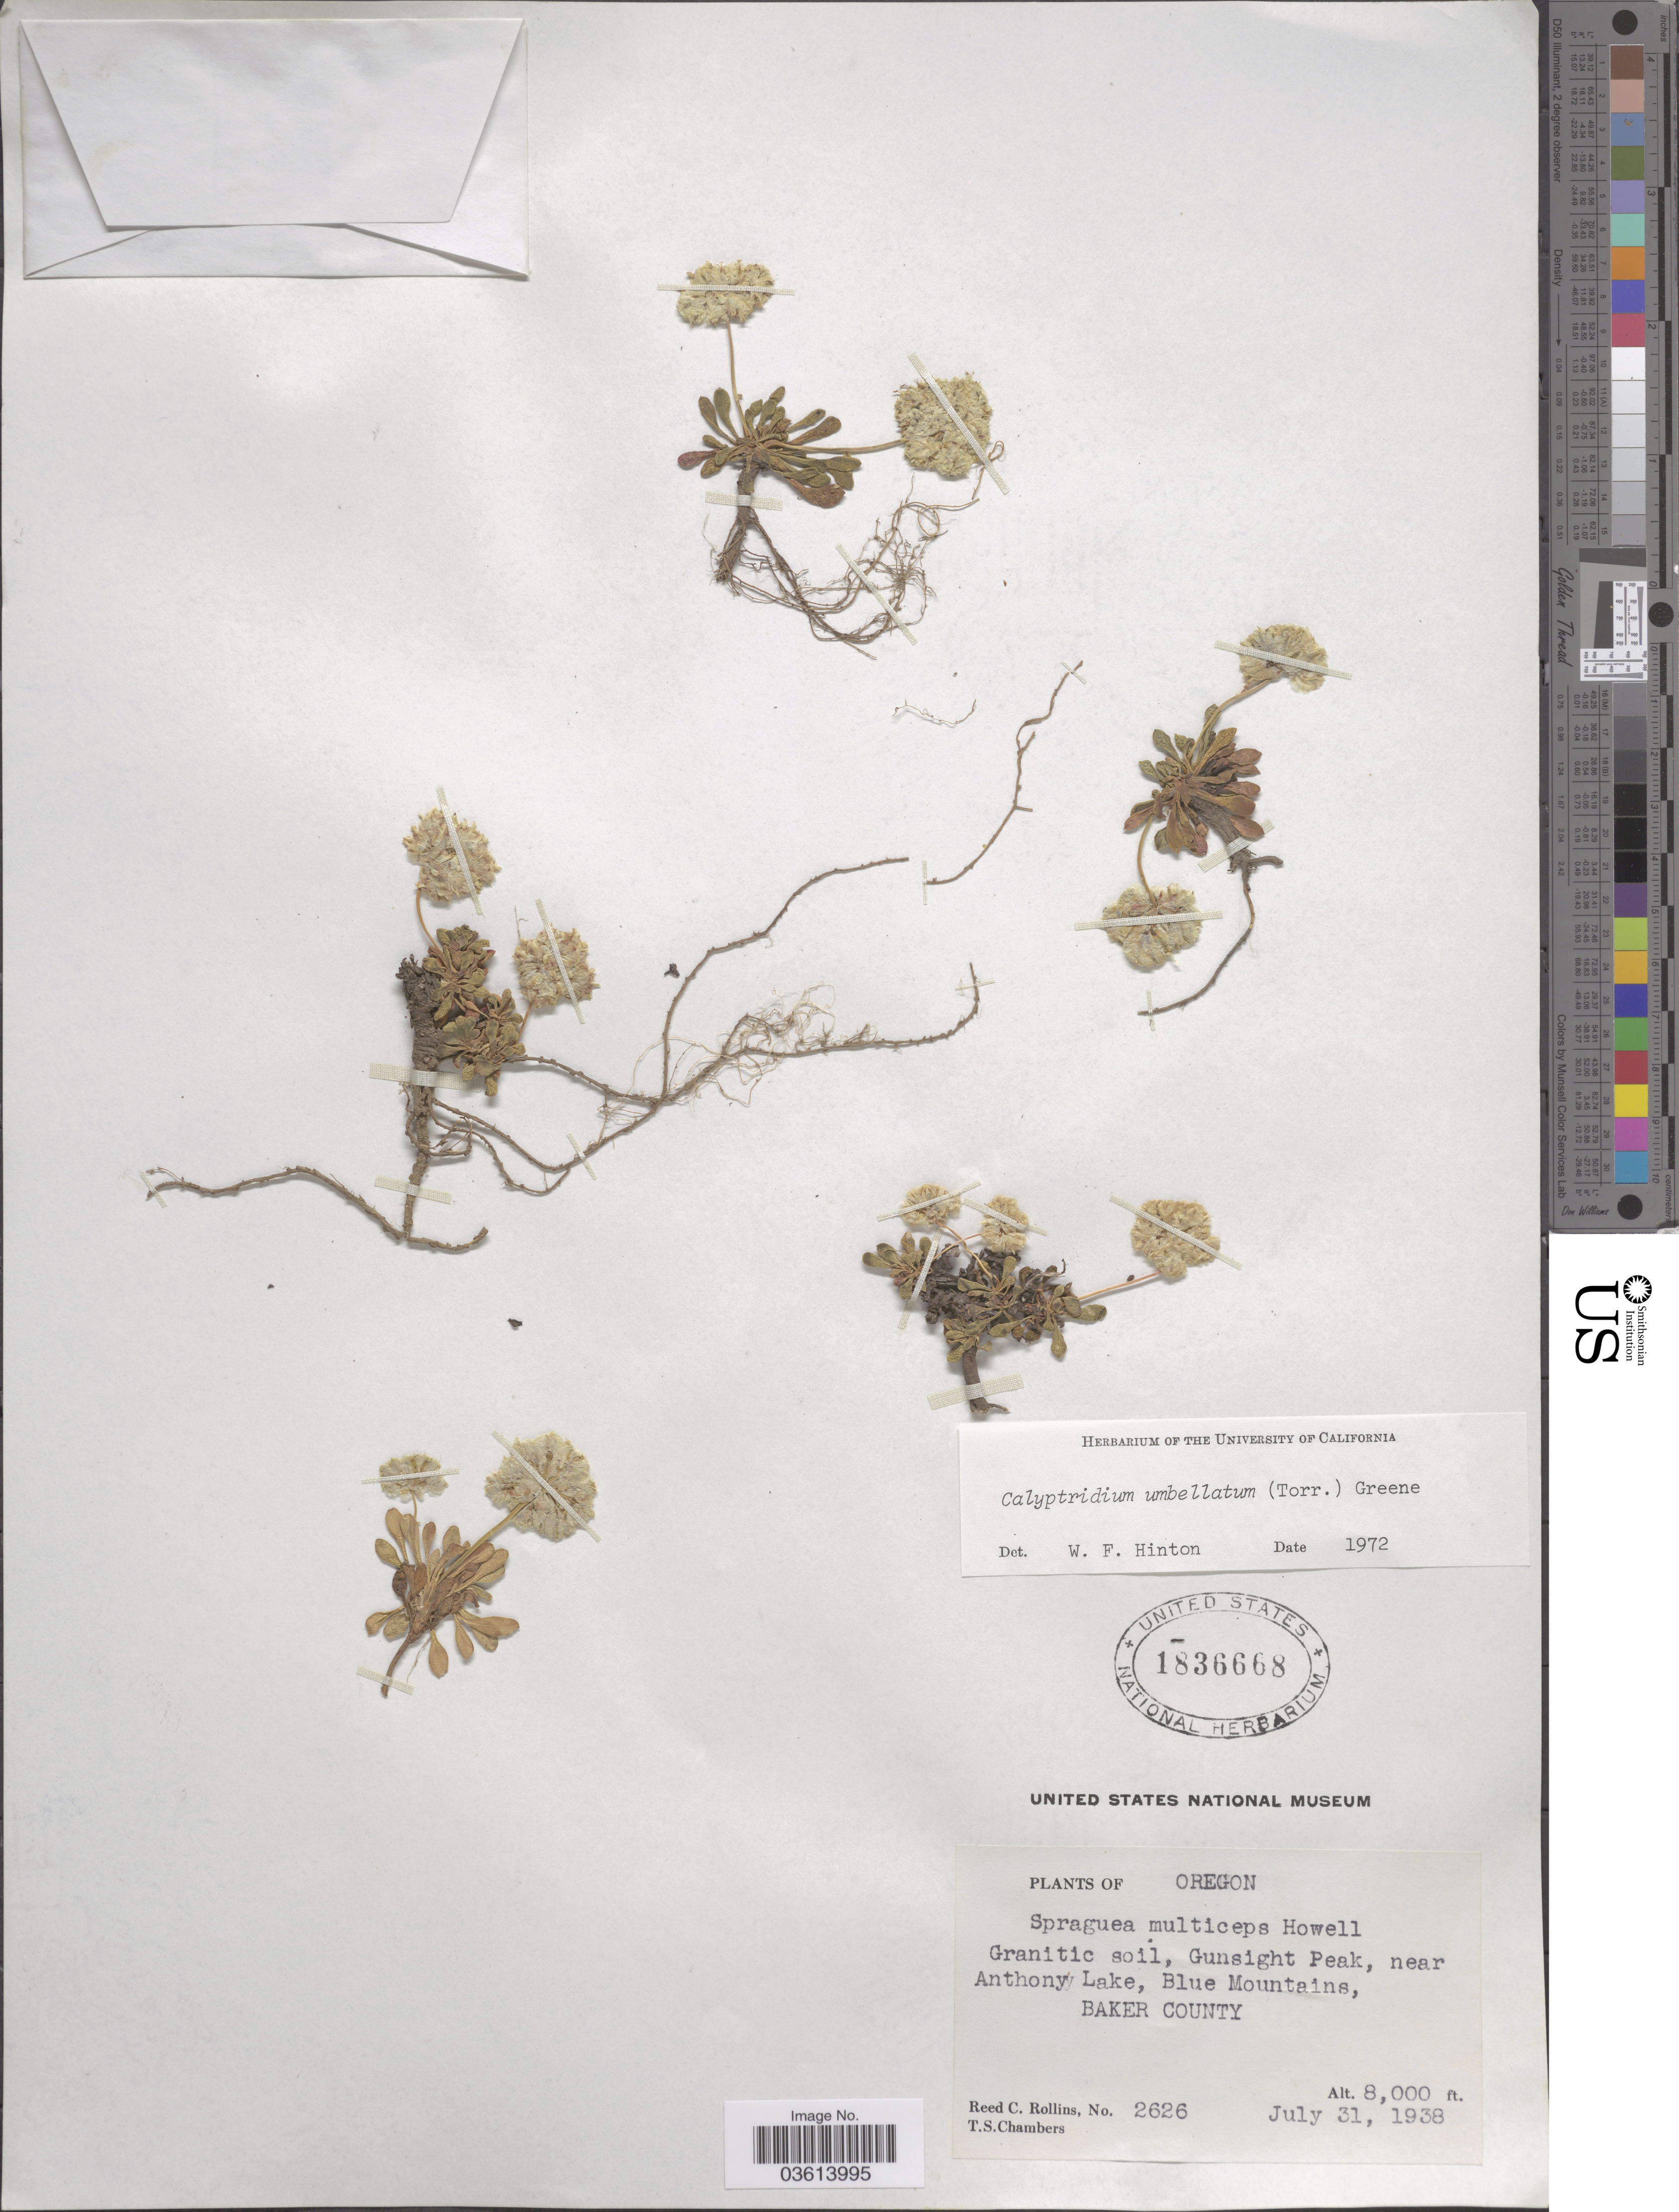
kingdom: Plantae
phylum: Tracheophyta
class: Magnoliopsida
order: Caryophyllales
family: Montiaceae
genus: Calyptridium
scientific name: Calyptridium umbellatum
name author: (Torr.) Greene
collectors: R. C. Rollins & T. Chambers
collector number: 2626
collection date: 1938-07-31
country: United States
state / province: Oregon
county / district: Baker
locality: Gunsight Peak, near Anthony Lake, Blue Mountains, Baker County.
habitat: granitic soil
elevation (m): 2438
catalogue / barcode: US 1836668